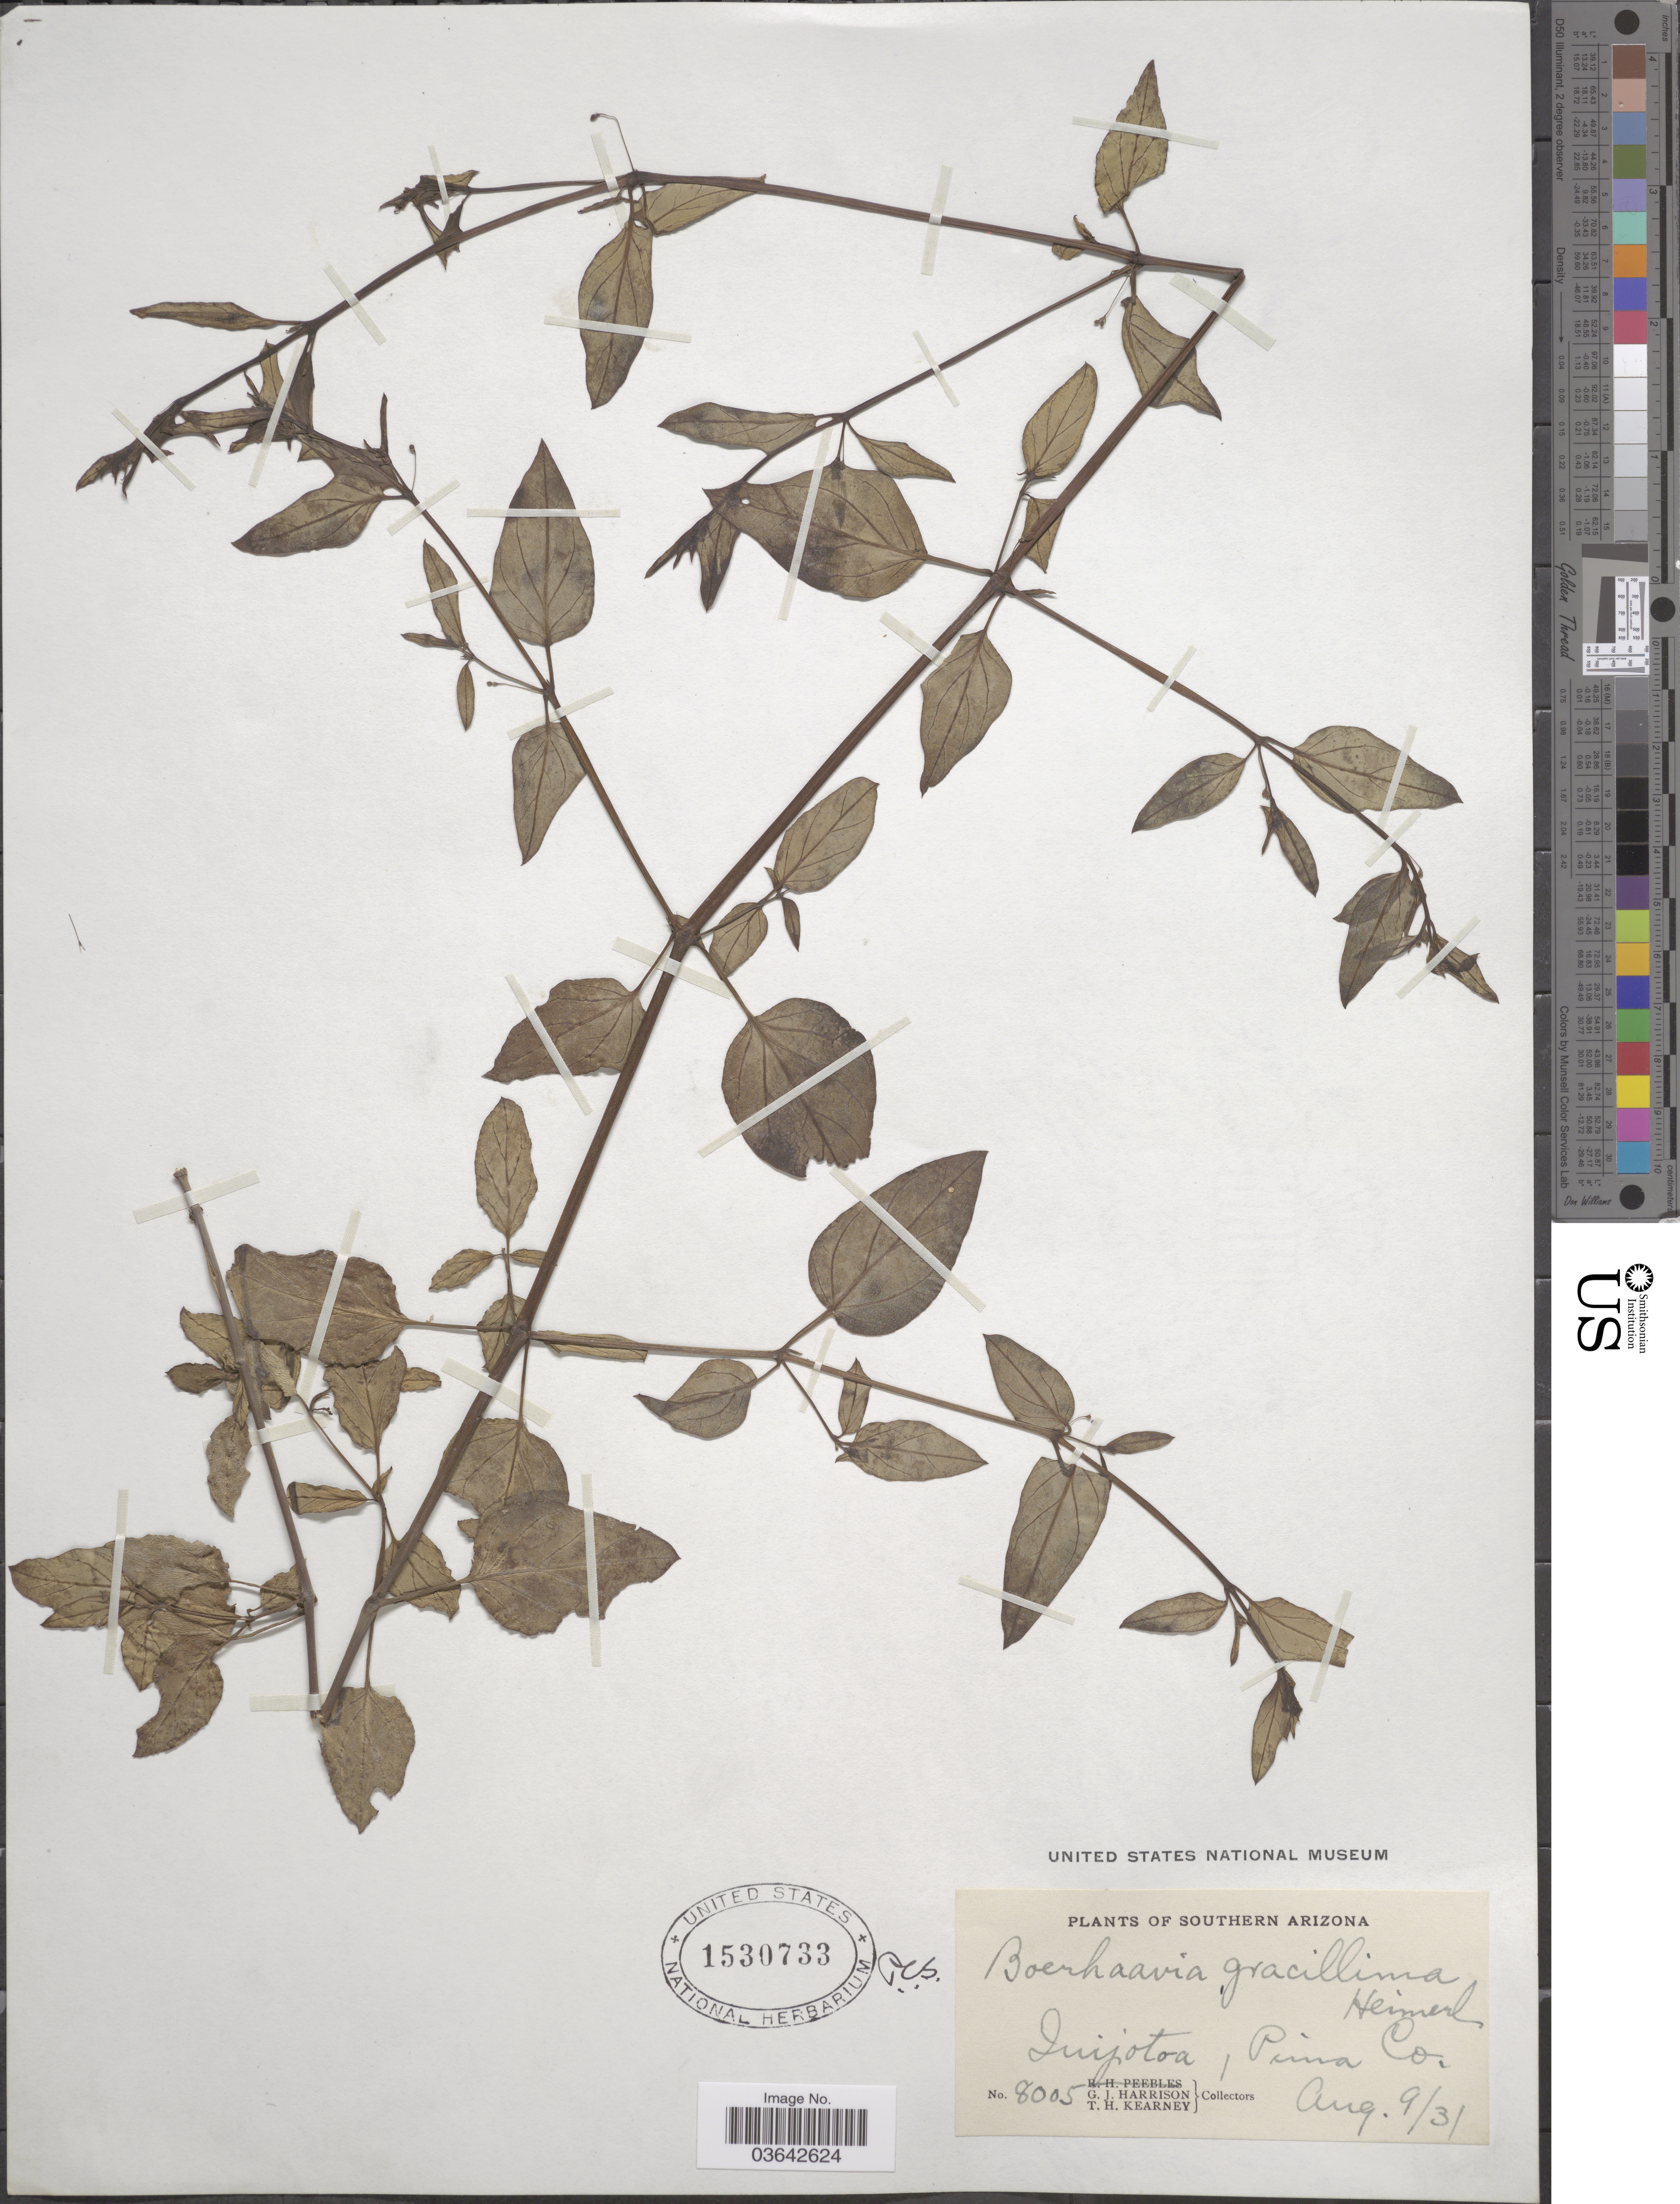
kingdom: Plantae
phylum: Tracheophyta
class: Magnoliopsida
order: Caryophyllales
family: Nyctaginaceae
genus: Boerhavia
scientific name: Boerhavia gracillima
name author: Heimerl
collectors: G. J. Harrison & T. H. Kearney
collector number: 8005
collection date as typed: Transcribed d/m/y: 9/8/31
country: United States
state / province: Arizona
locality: Southern Arizona. Zuijotoa, Pima Co.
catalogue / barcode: US 1530733